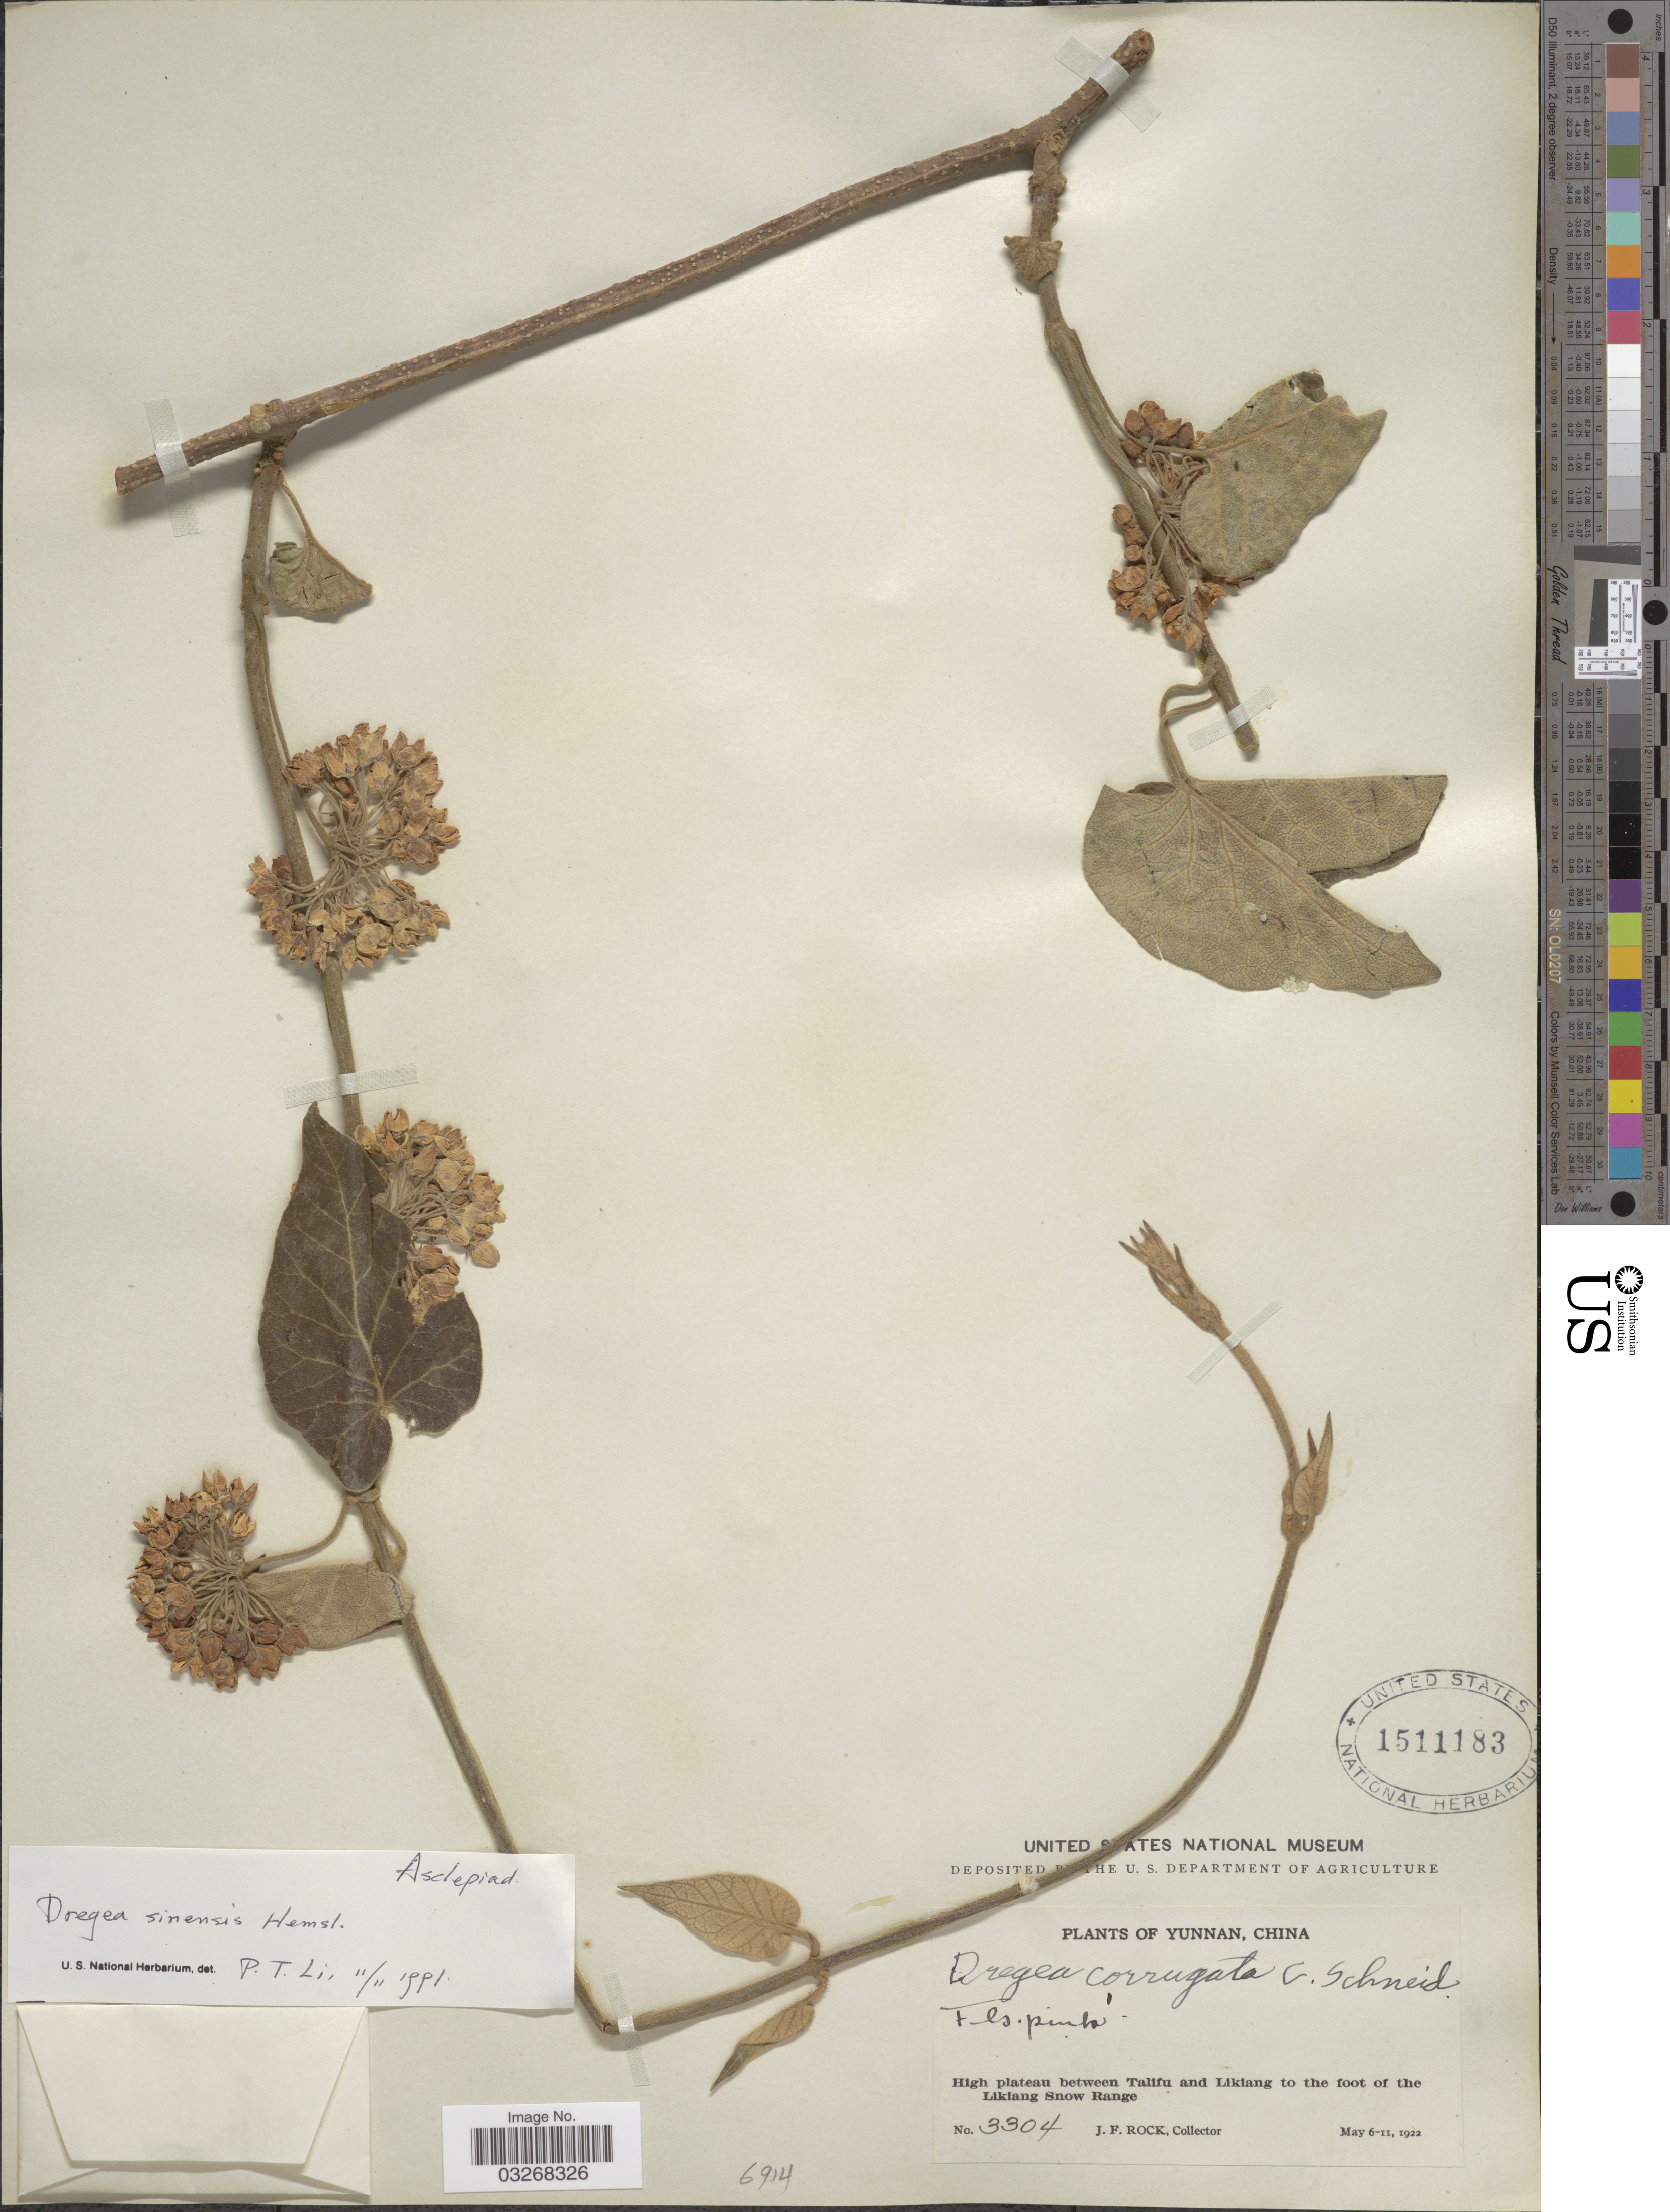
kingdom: Plantae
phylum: Tracheophyta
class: Magnoliopsida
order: Gentianales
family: Apocynaceae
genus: Dregea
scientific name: Dregea sinensis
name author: Hemsl.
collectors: J. Rock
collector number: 3304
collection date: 1922-05-06/1922-05-11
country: China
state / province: Yunnan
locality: High plateau between Talifu and Likiang to the foot of the Likiang Snow Range.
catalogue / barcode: US 1511183